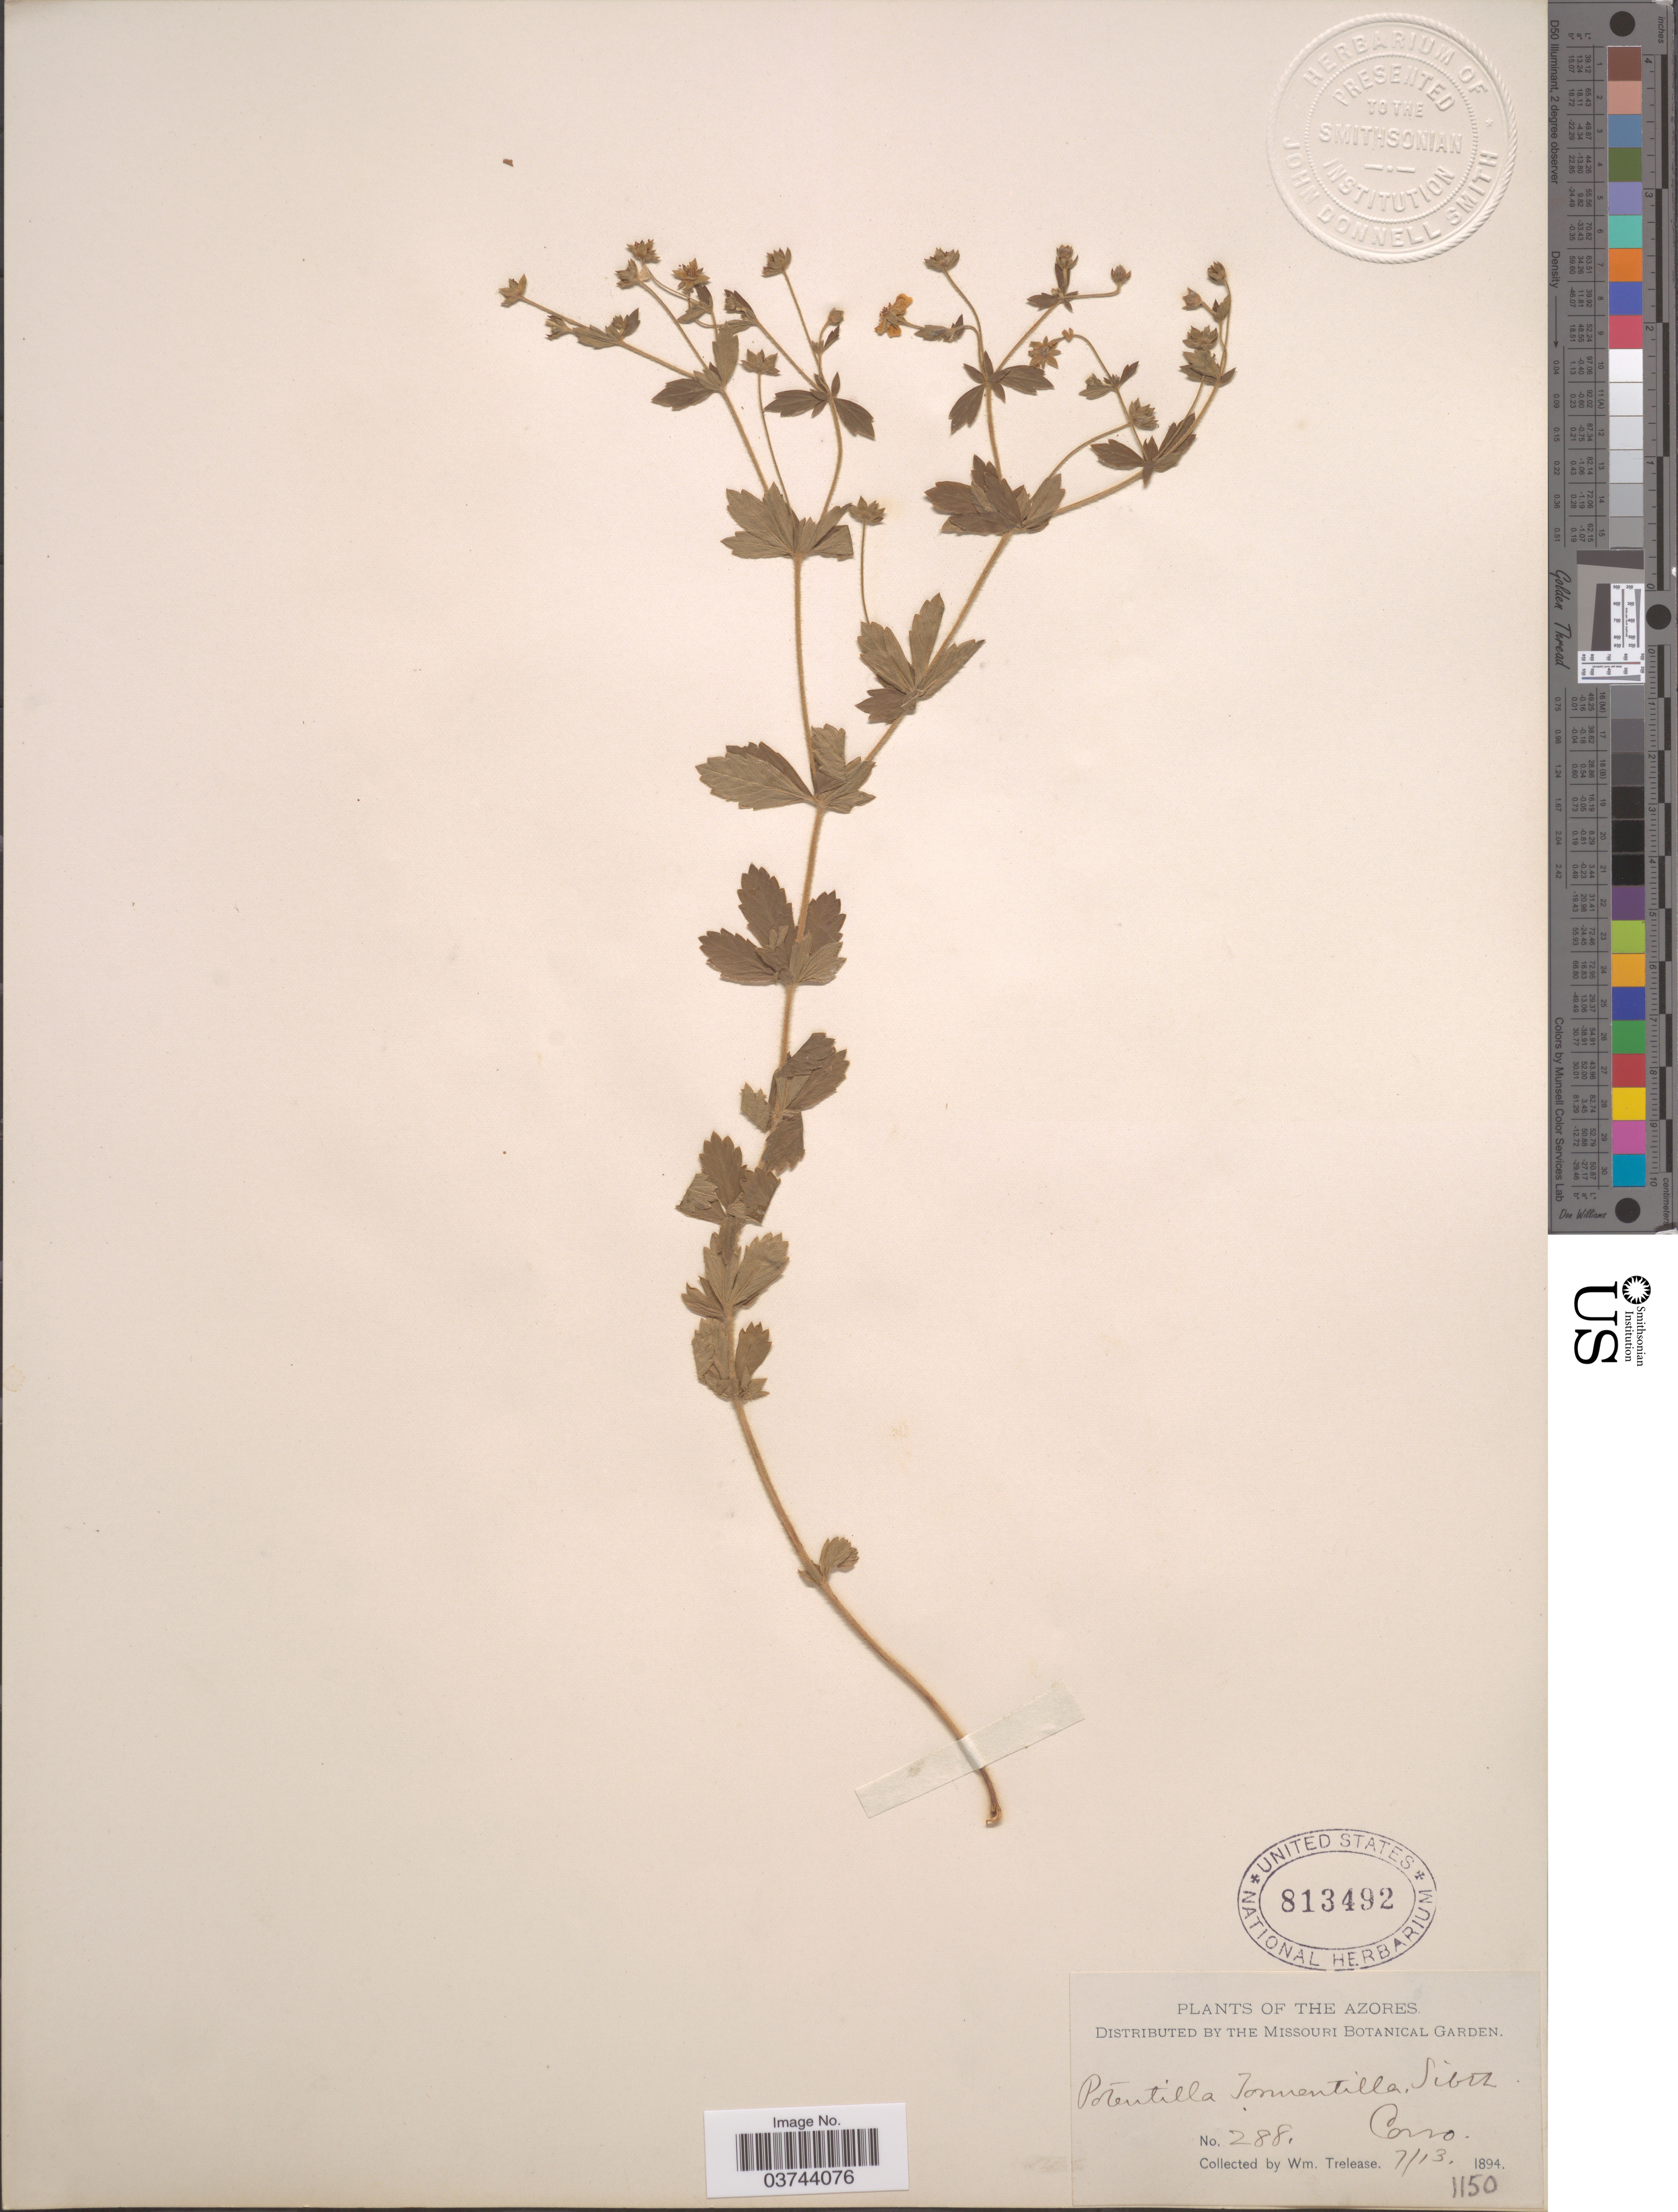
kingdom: Plantae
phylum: Tracheophyta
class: Magnoliopsida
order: Rosales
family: Rosaceae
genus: Potentilla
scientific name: Potentilla tormentilla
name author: Neck.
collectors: W. Trelease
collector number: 288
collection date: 1894-07-13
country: Portugal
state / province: Azores (Aut. Reg.)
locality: Corvo.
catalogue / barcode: US 813492